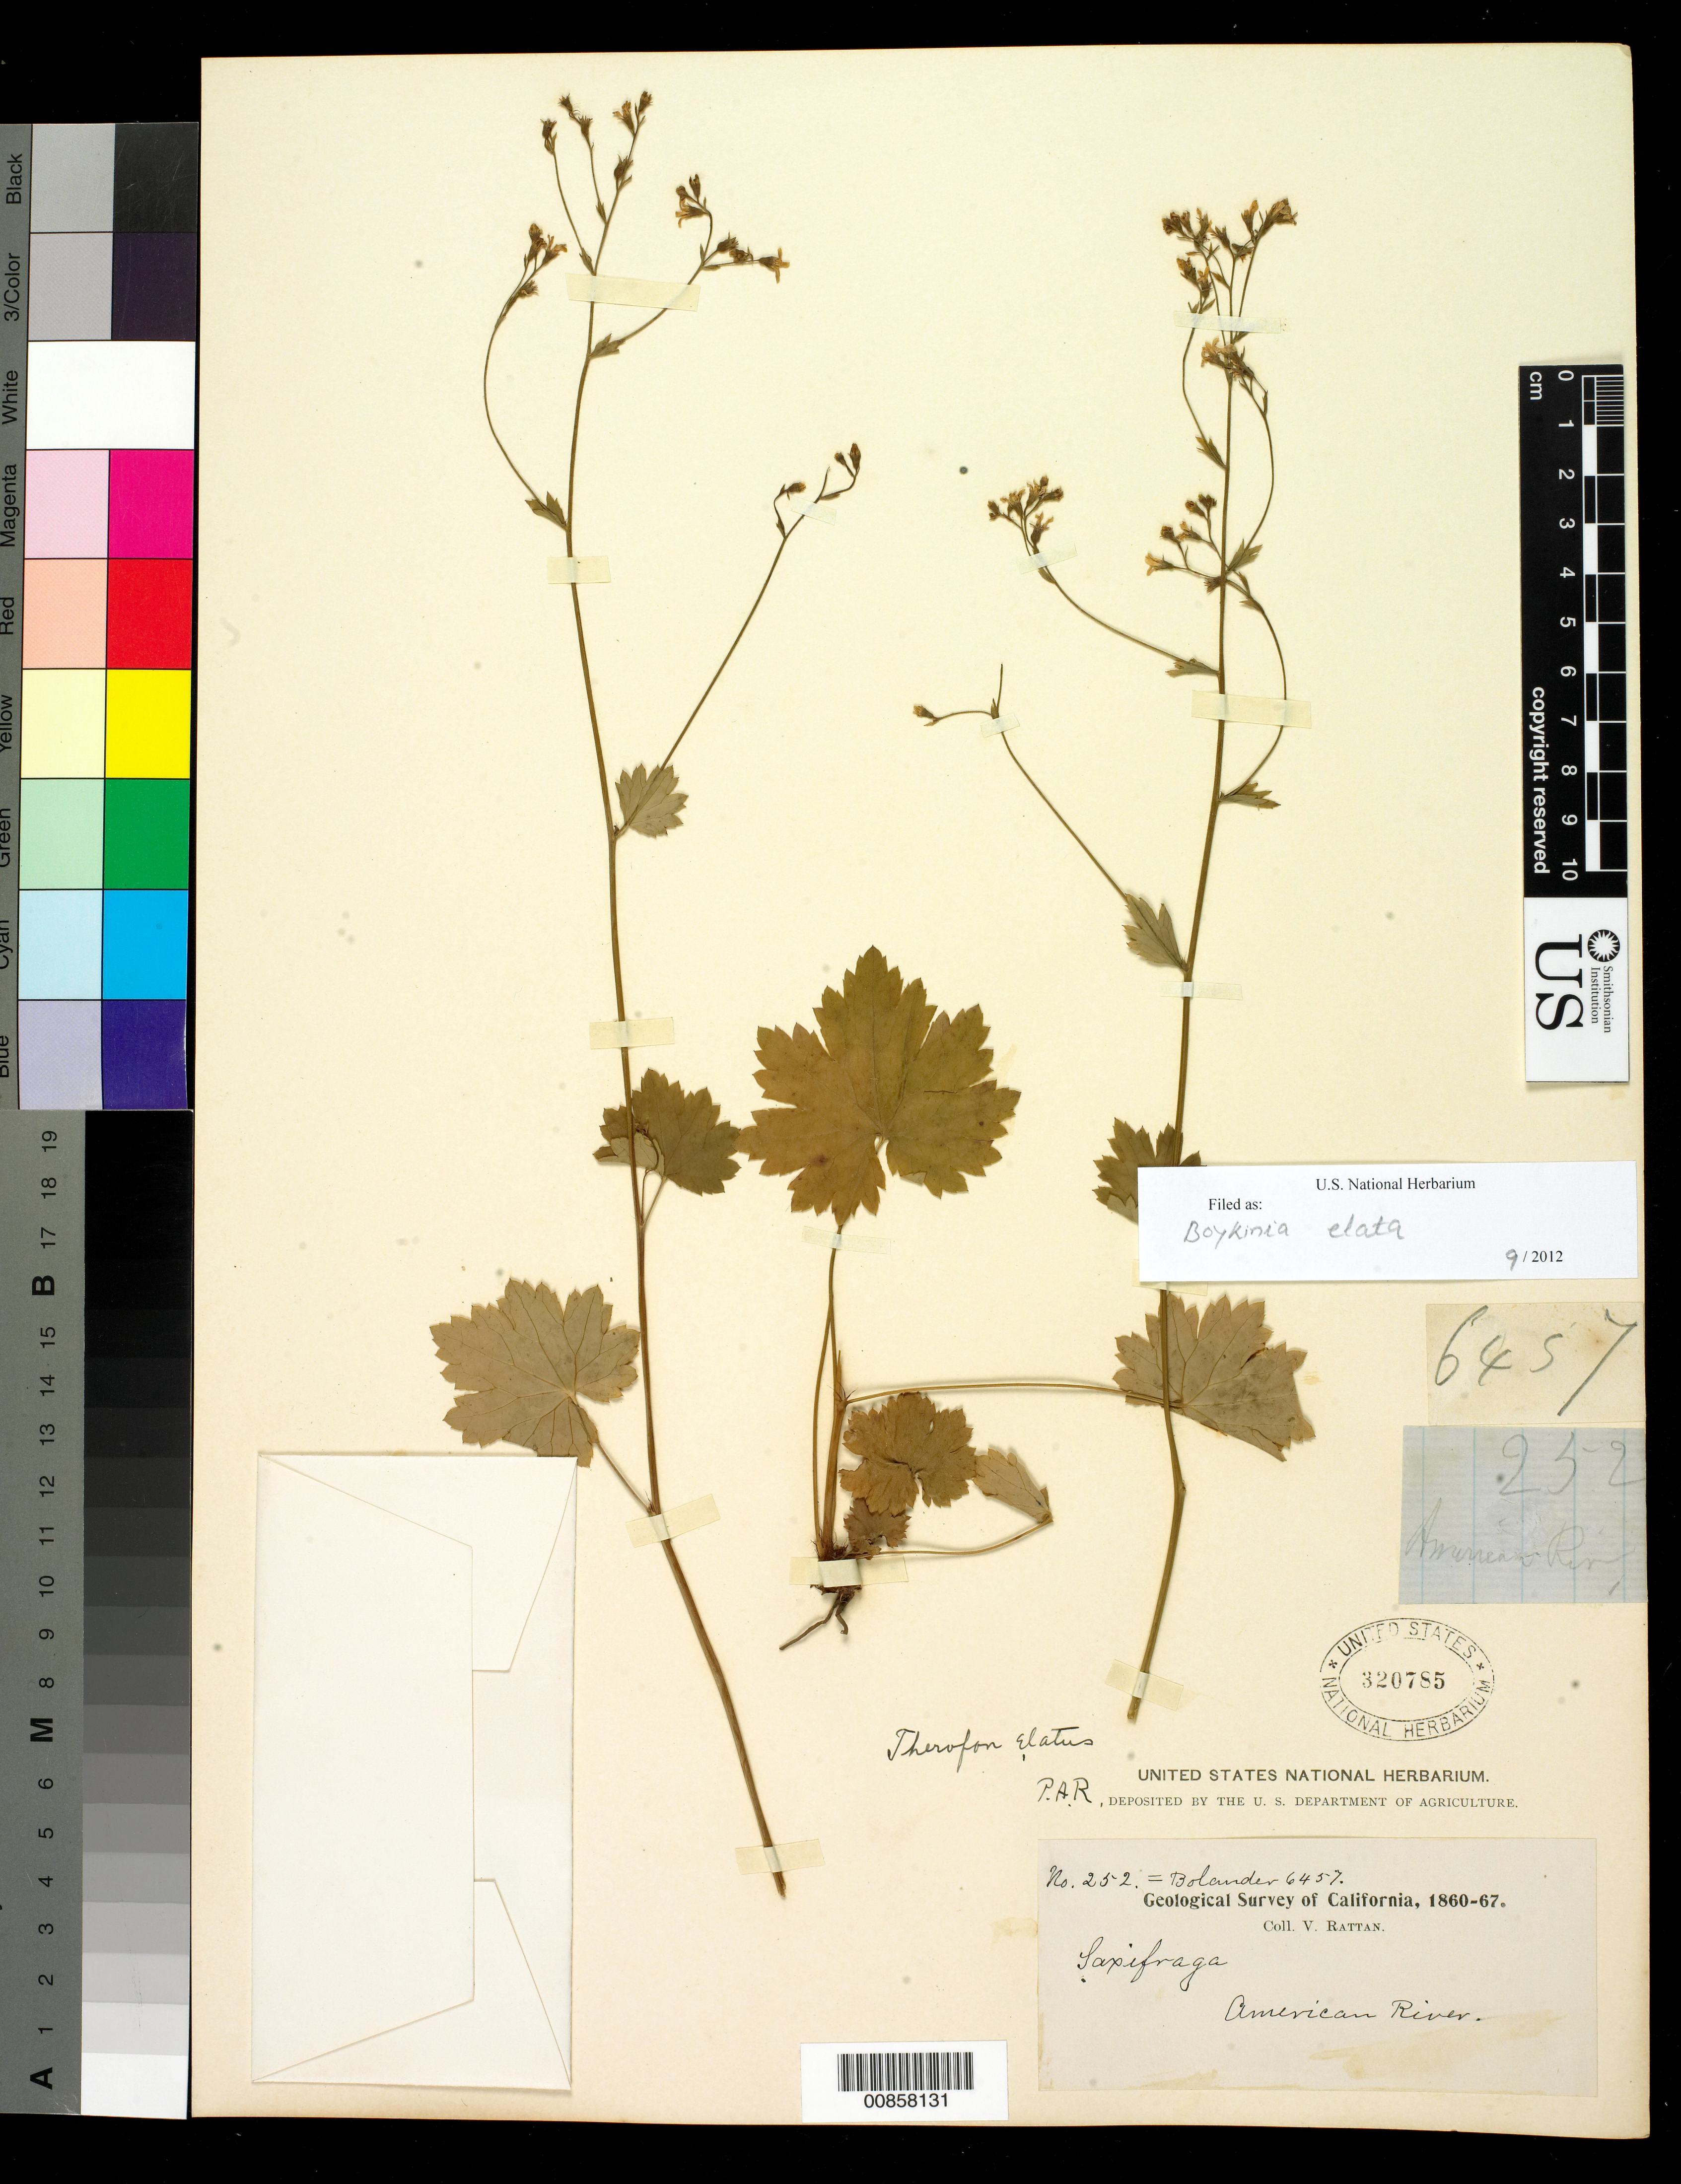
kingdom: Plantae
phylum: Tracheophyta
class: Magnoliopsida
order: Saxifragales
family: Saxifragaceae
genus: Boykinia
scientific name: Boykinia elata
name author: Greene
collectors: V. Rattan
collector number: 252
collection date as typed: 1860 to -- --- 1867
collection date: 1860/1867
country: United States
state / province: California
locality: American River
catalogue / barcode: US 320785